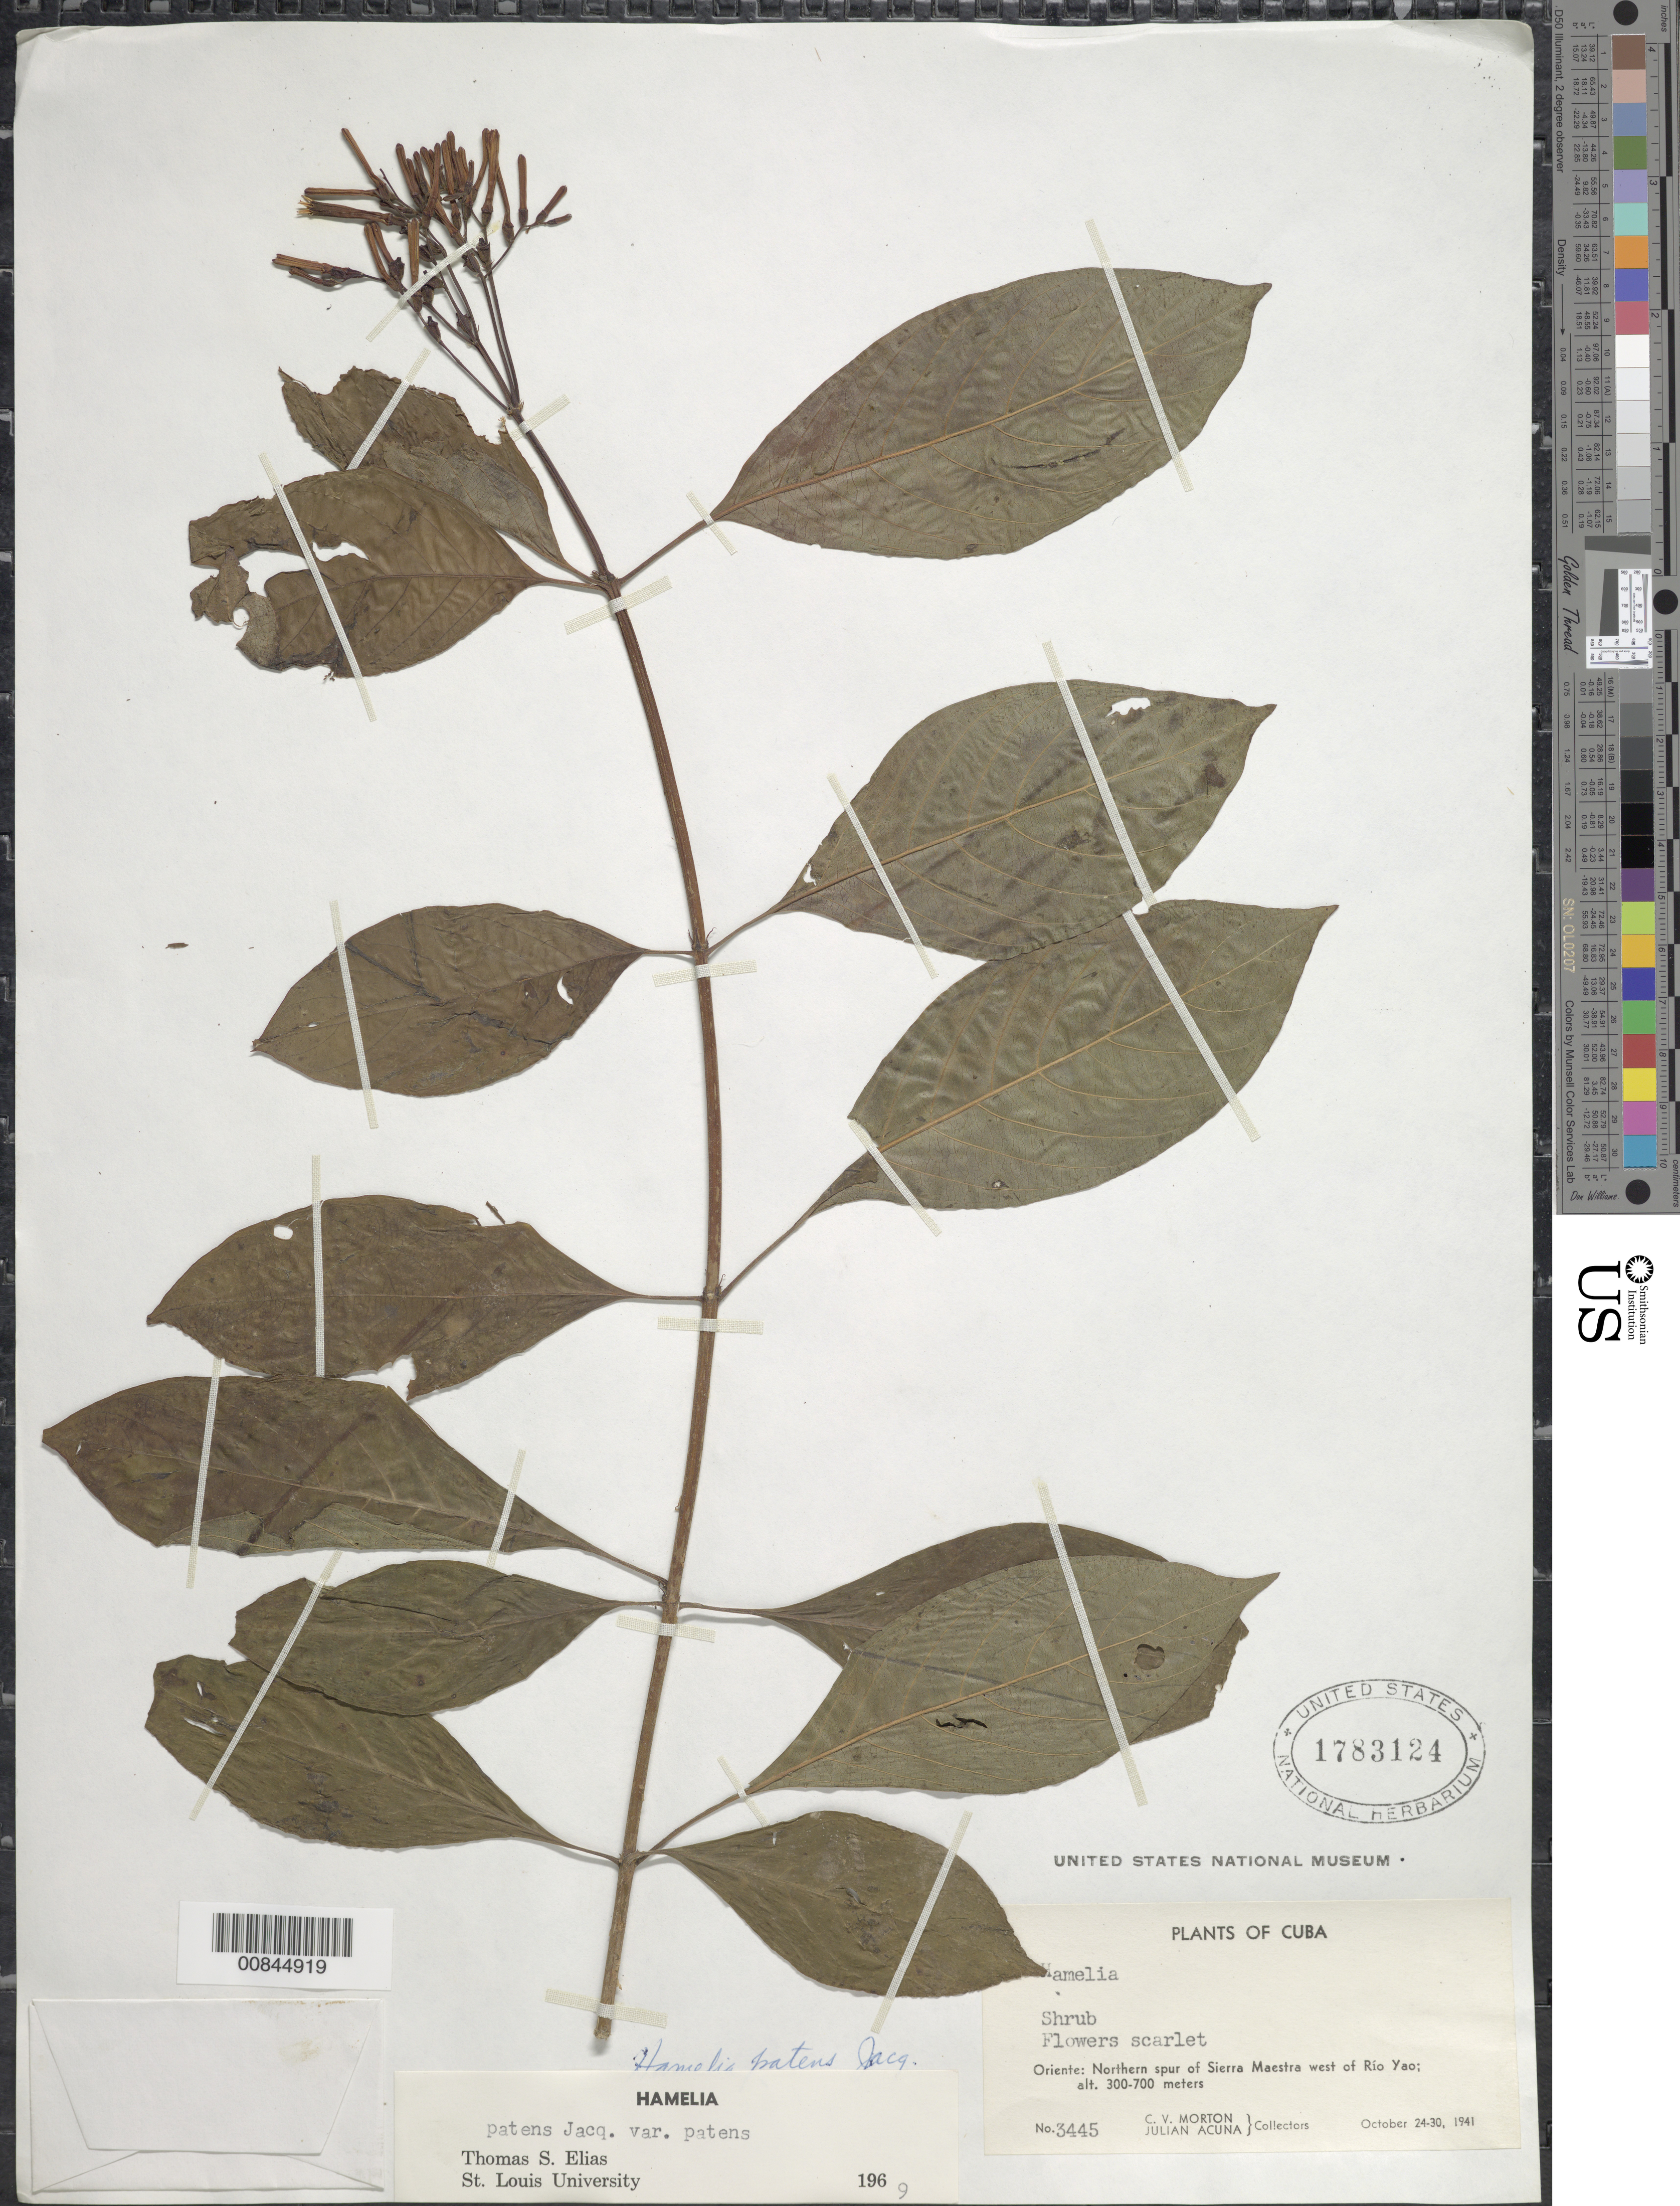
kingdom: Plantae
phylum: Tracheophyta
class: Magnoliopsida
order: Gentianales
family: Rubiaceae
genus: Hamelia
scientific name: Hamelia patens var. patens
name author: Jacq.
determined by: Elias, T. S.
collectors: C. V. Morton & J. Acuña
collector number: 43445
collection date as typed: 24 Oct 1941 to 03 Oct 1941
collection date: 1941-10-03/1941-10-24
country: Cuba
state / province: Oriente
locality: Northern spur of Sierra Maestra, west of Rio Yao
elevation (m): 300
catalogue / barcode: US 1783124